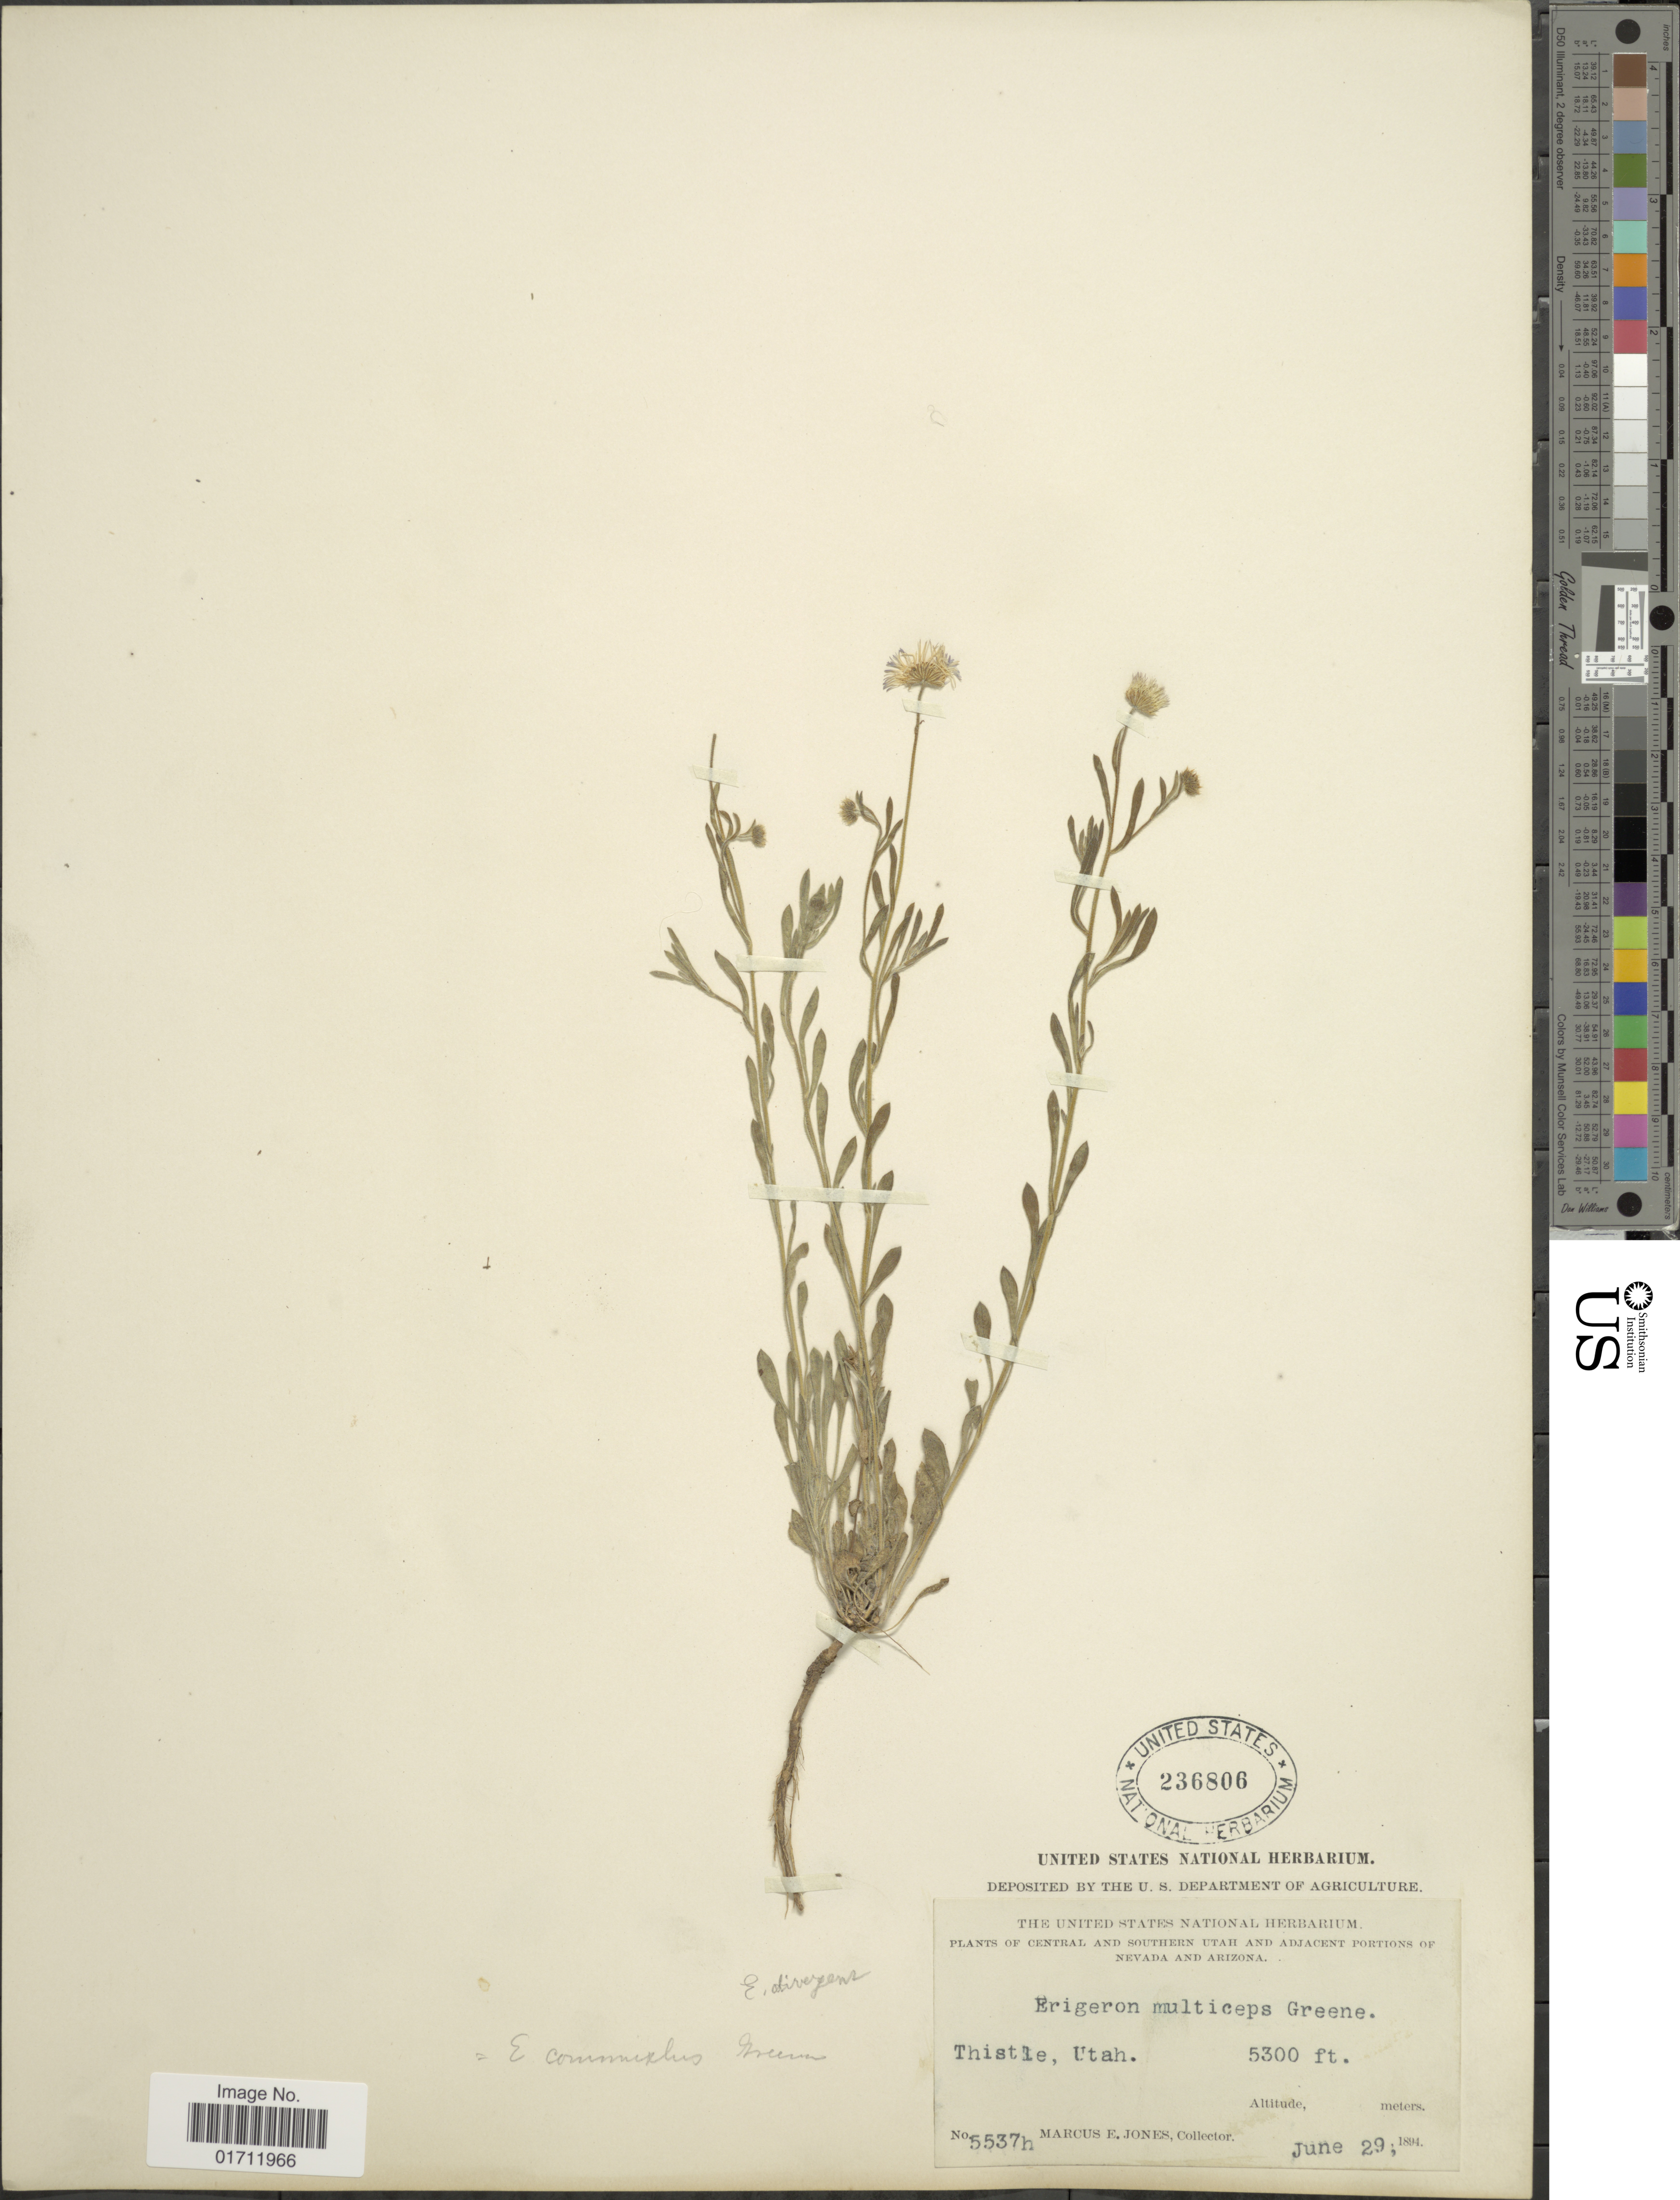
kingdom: Plantae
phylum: Tracheophyta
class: Magnoliopsida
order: Asterales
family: Asteraceae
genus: Erigeron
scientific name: Erigeron divergens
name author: Torr. & A. Gray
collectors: M. E. Jones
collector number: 5537h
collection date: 1894-06-29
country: United States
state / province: Utah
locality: Central and Southern Utah and Adjacent portions of Nevada and Arizona, Thistle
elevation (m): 1615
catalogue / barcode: US 236806